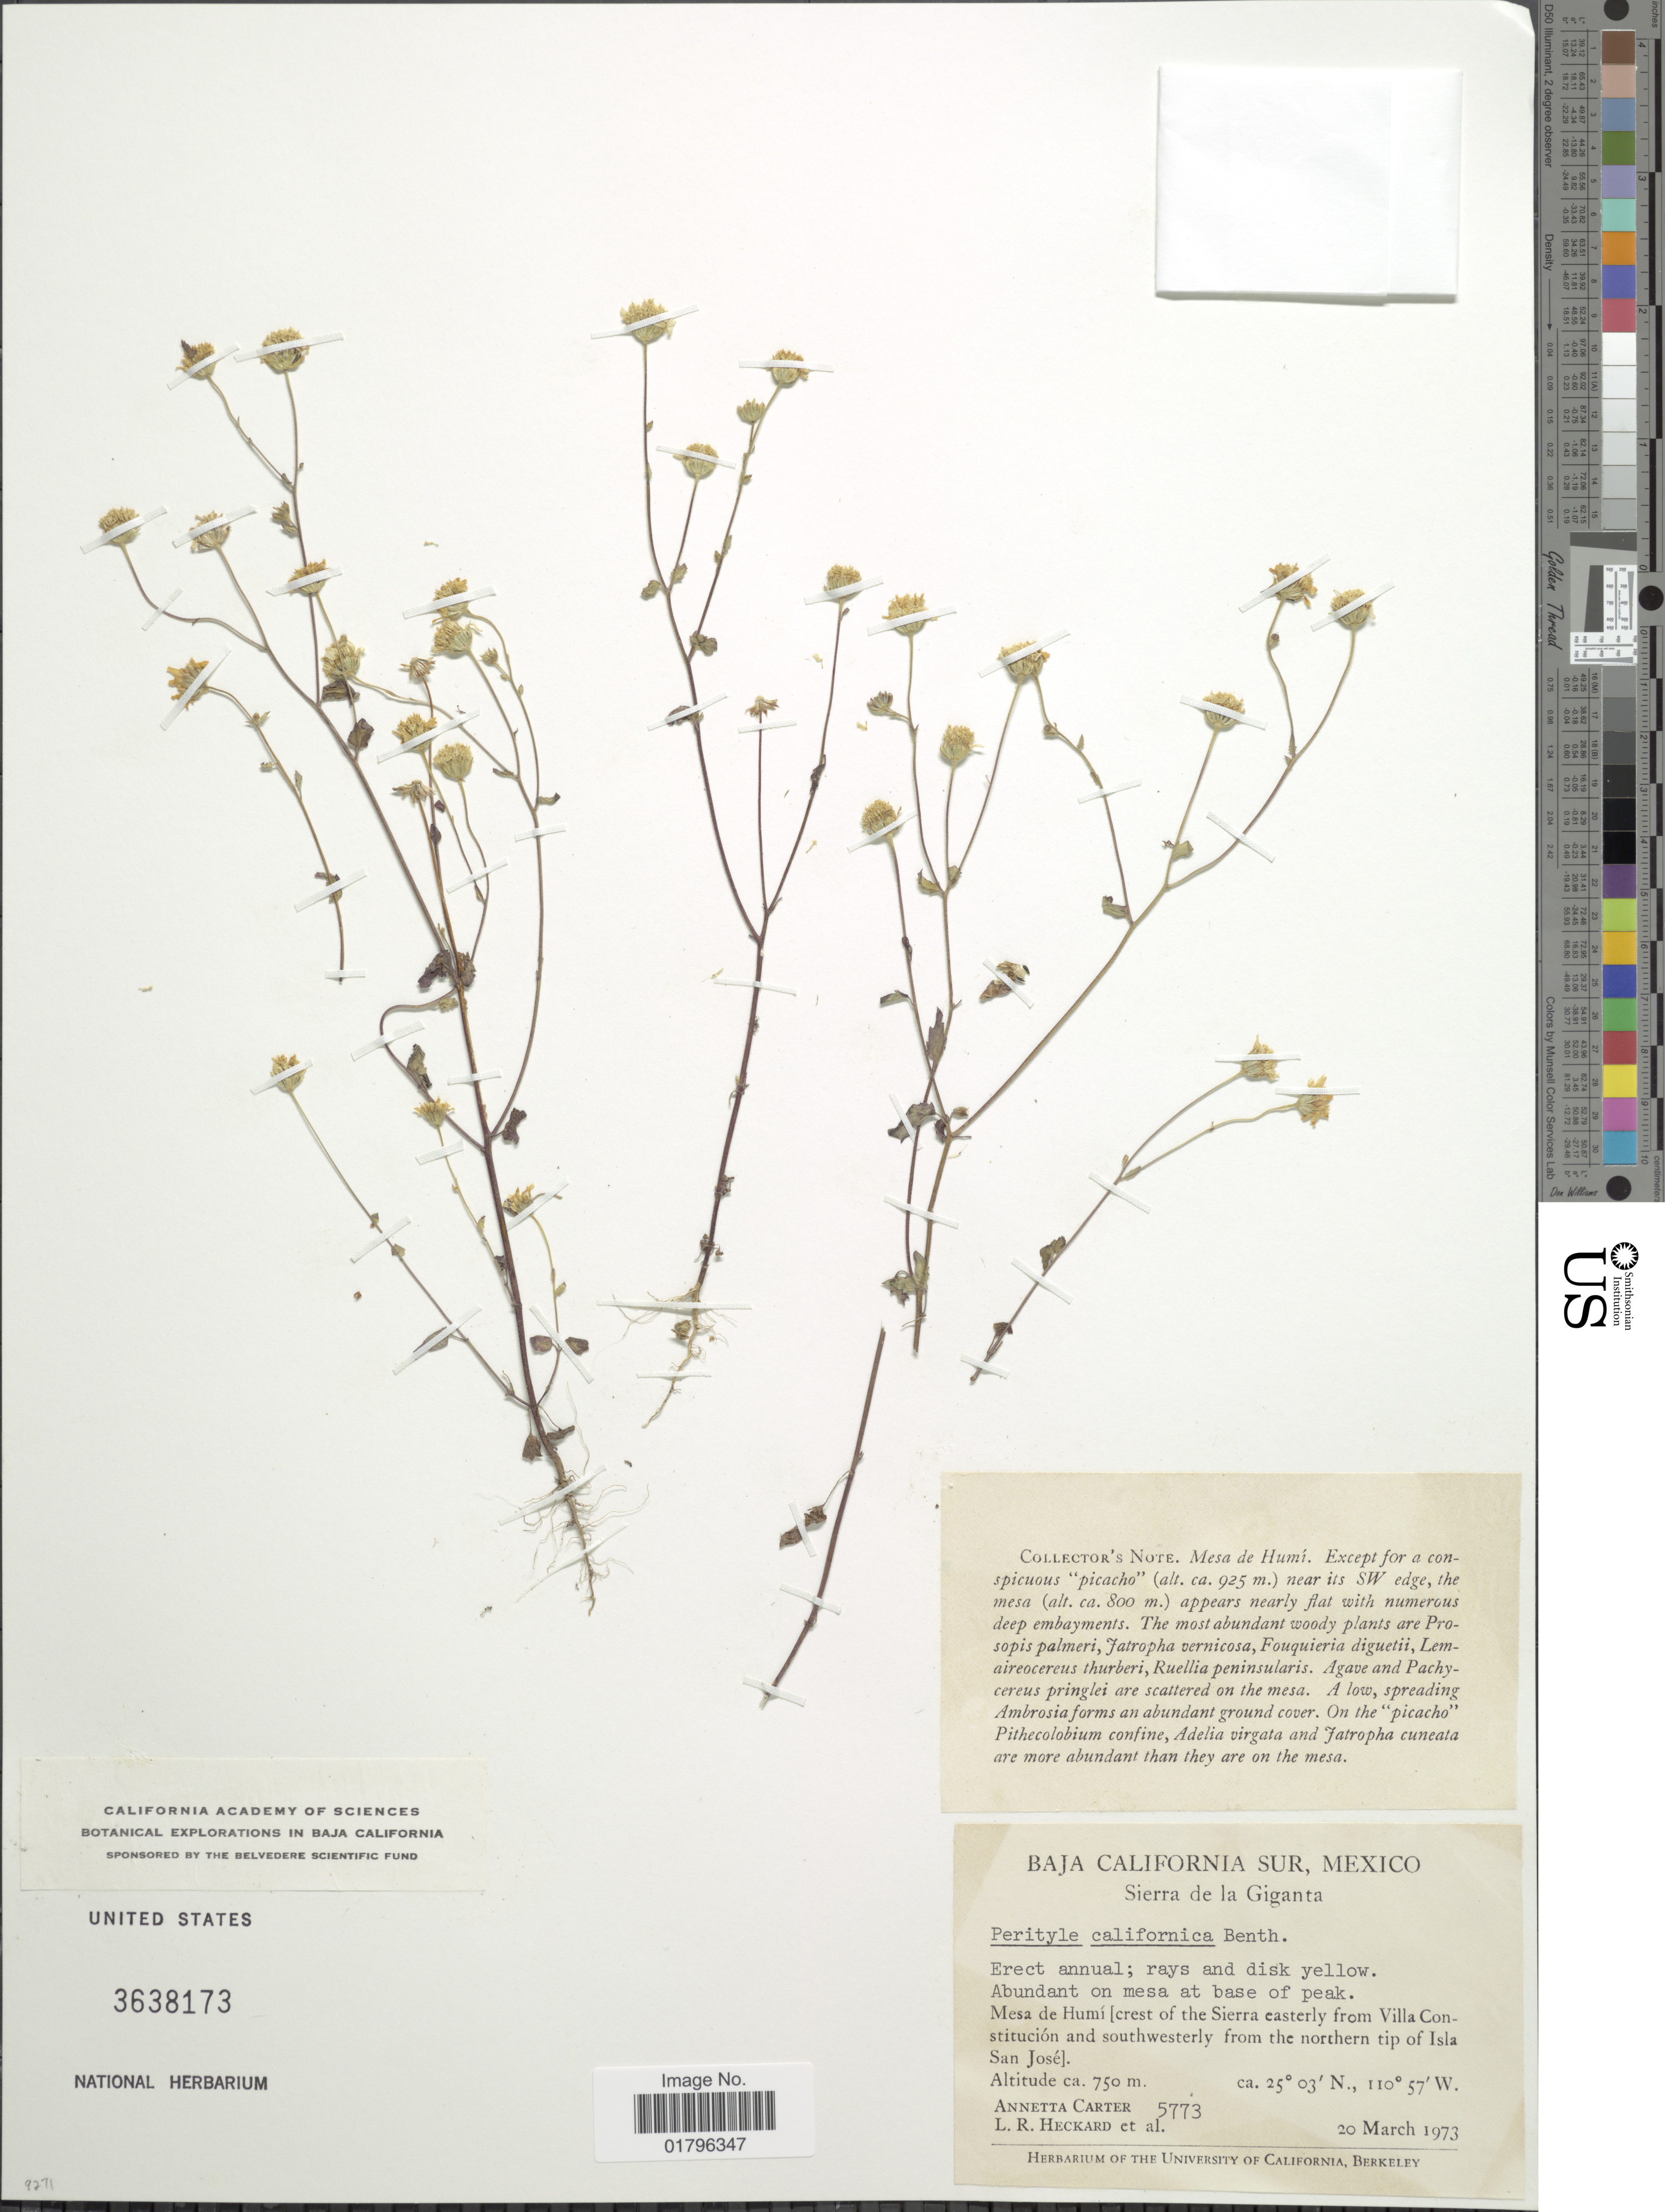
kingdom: Plantae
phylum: Tracheophyta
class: Magnoliopsida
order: Asterales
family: Asteraceae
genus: Perityle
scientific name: Perityle californica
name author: Benth.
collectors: A. M. Carter, L. R. Heckard & et al.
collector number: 5773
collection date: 1973-03-20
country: Mexico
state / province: Baja California Sur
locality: Sierra de la Giganta, Mesa de Humi (crest of the Sierra easterly from Villa Constitucion and southwesterly from the northern tip of Isla san Jose)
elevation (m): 750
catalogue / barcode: US 3638173